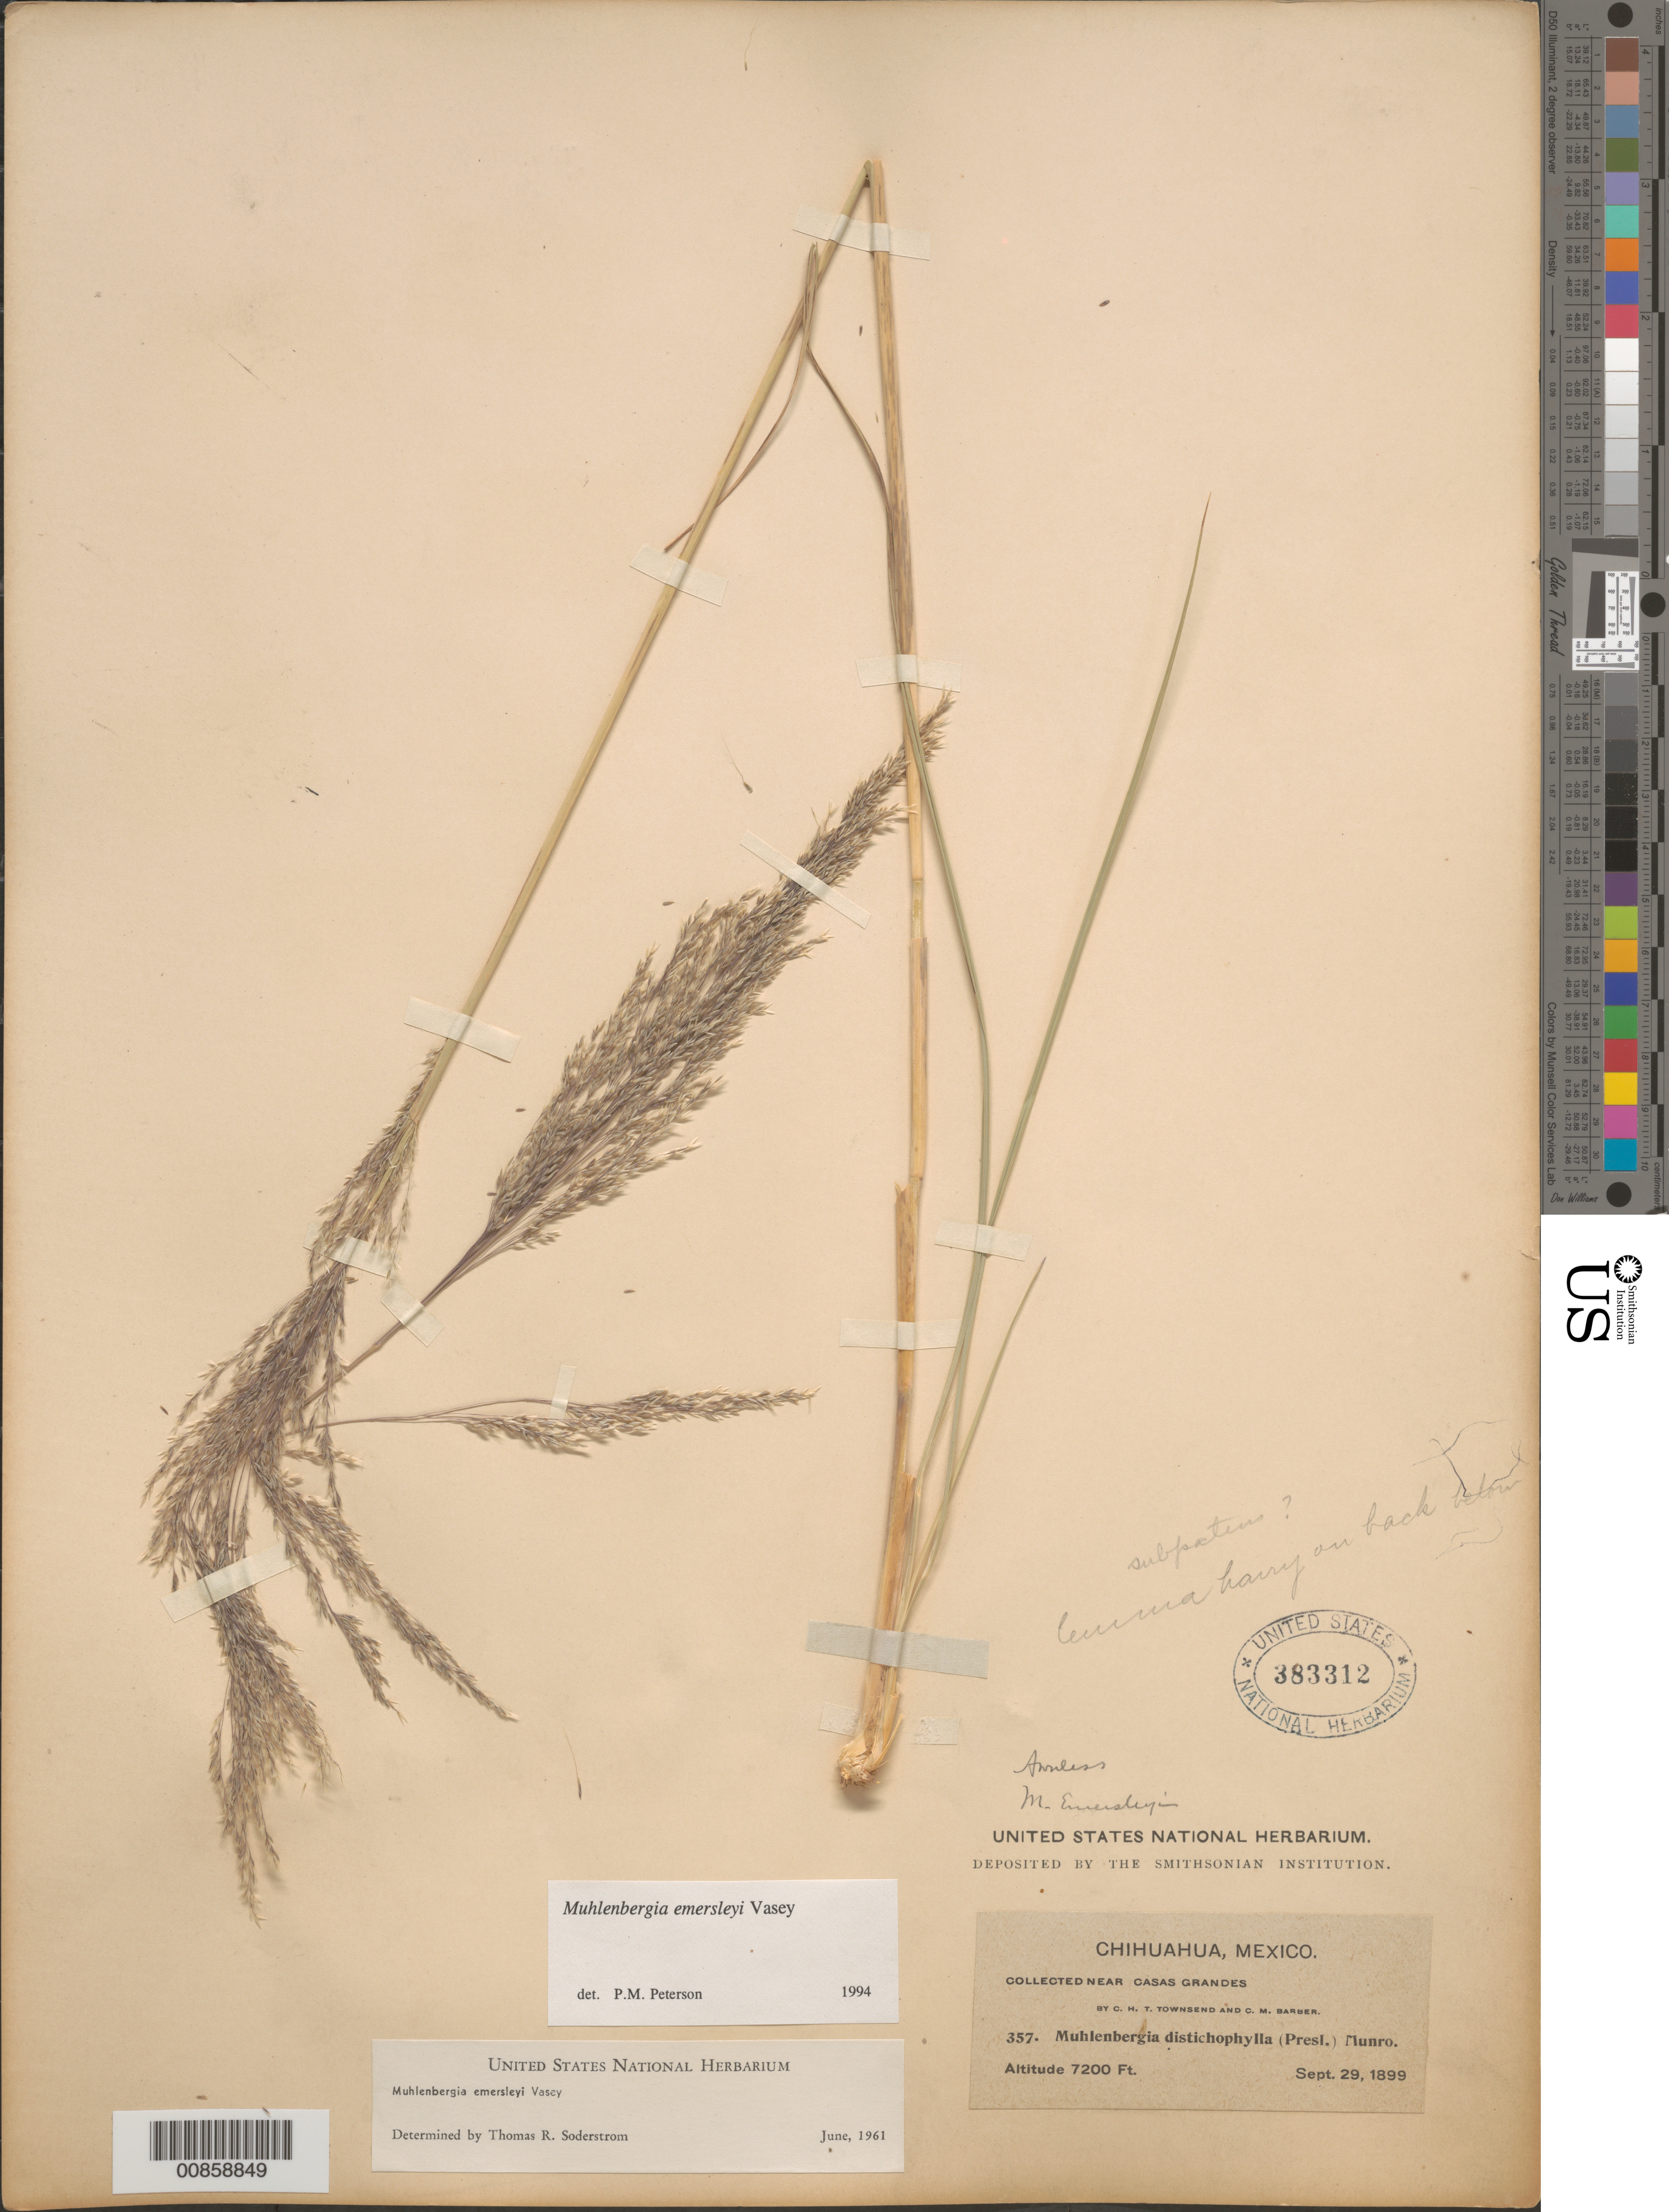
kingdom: Plantae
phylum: Tracheophyta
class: Liliopsida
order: Poales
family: Poaceae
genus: Muhlenbergia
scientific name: Muhlenbergia emersleyi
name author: Vasey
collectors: C. H. T. Townsend & C. Barber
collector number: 357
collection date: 1899-09-29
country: Mexico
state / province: Chihuahua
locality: Near Casas Grandes.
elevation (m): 2195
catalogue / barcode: US 383312